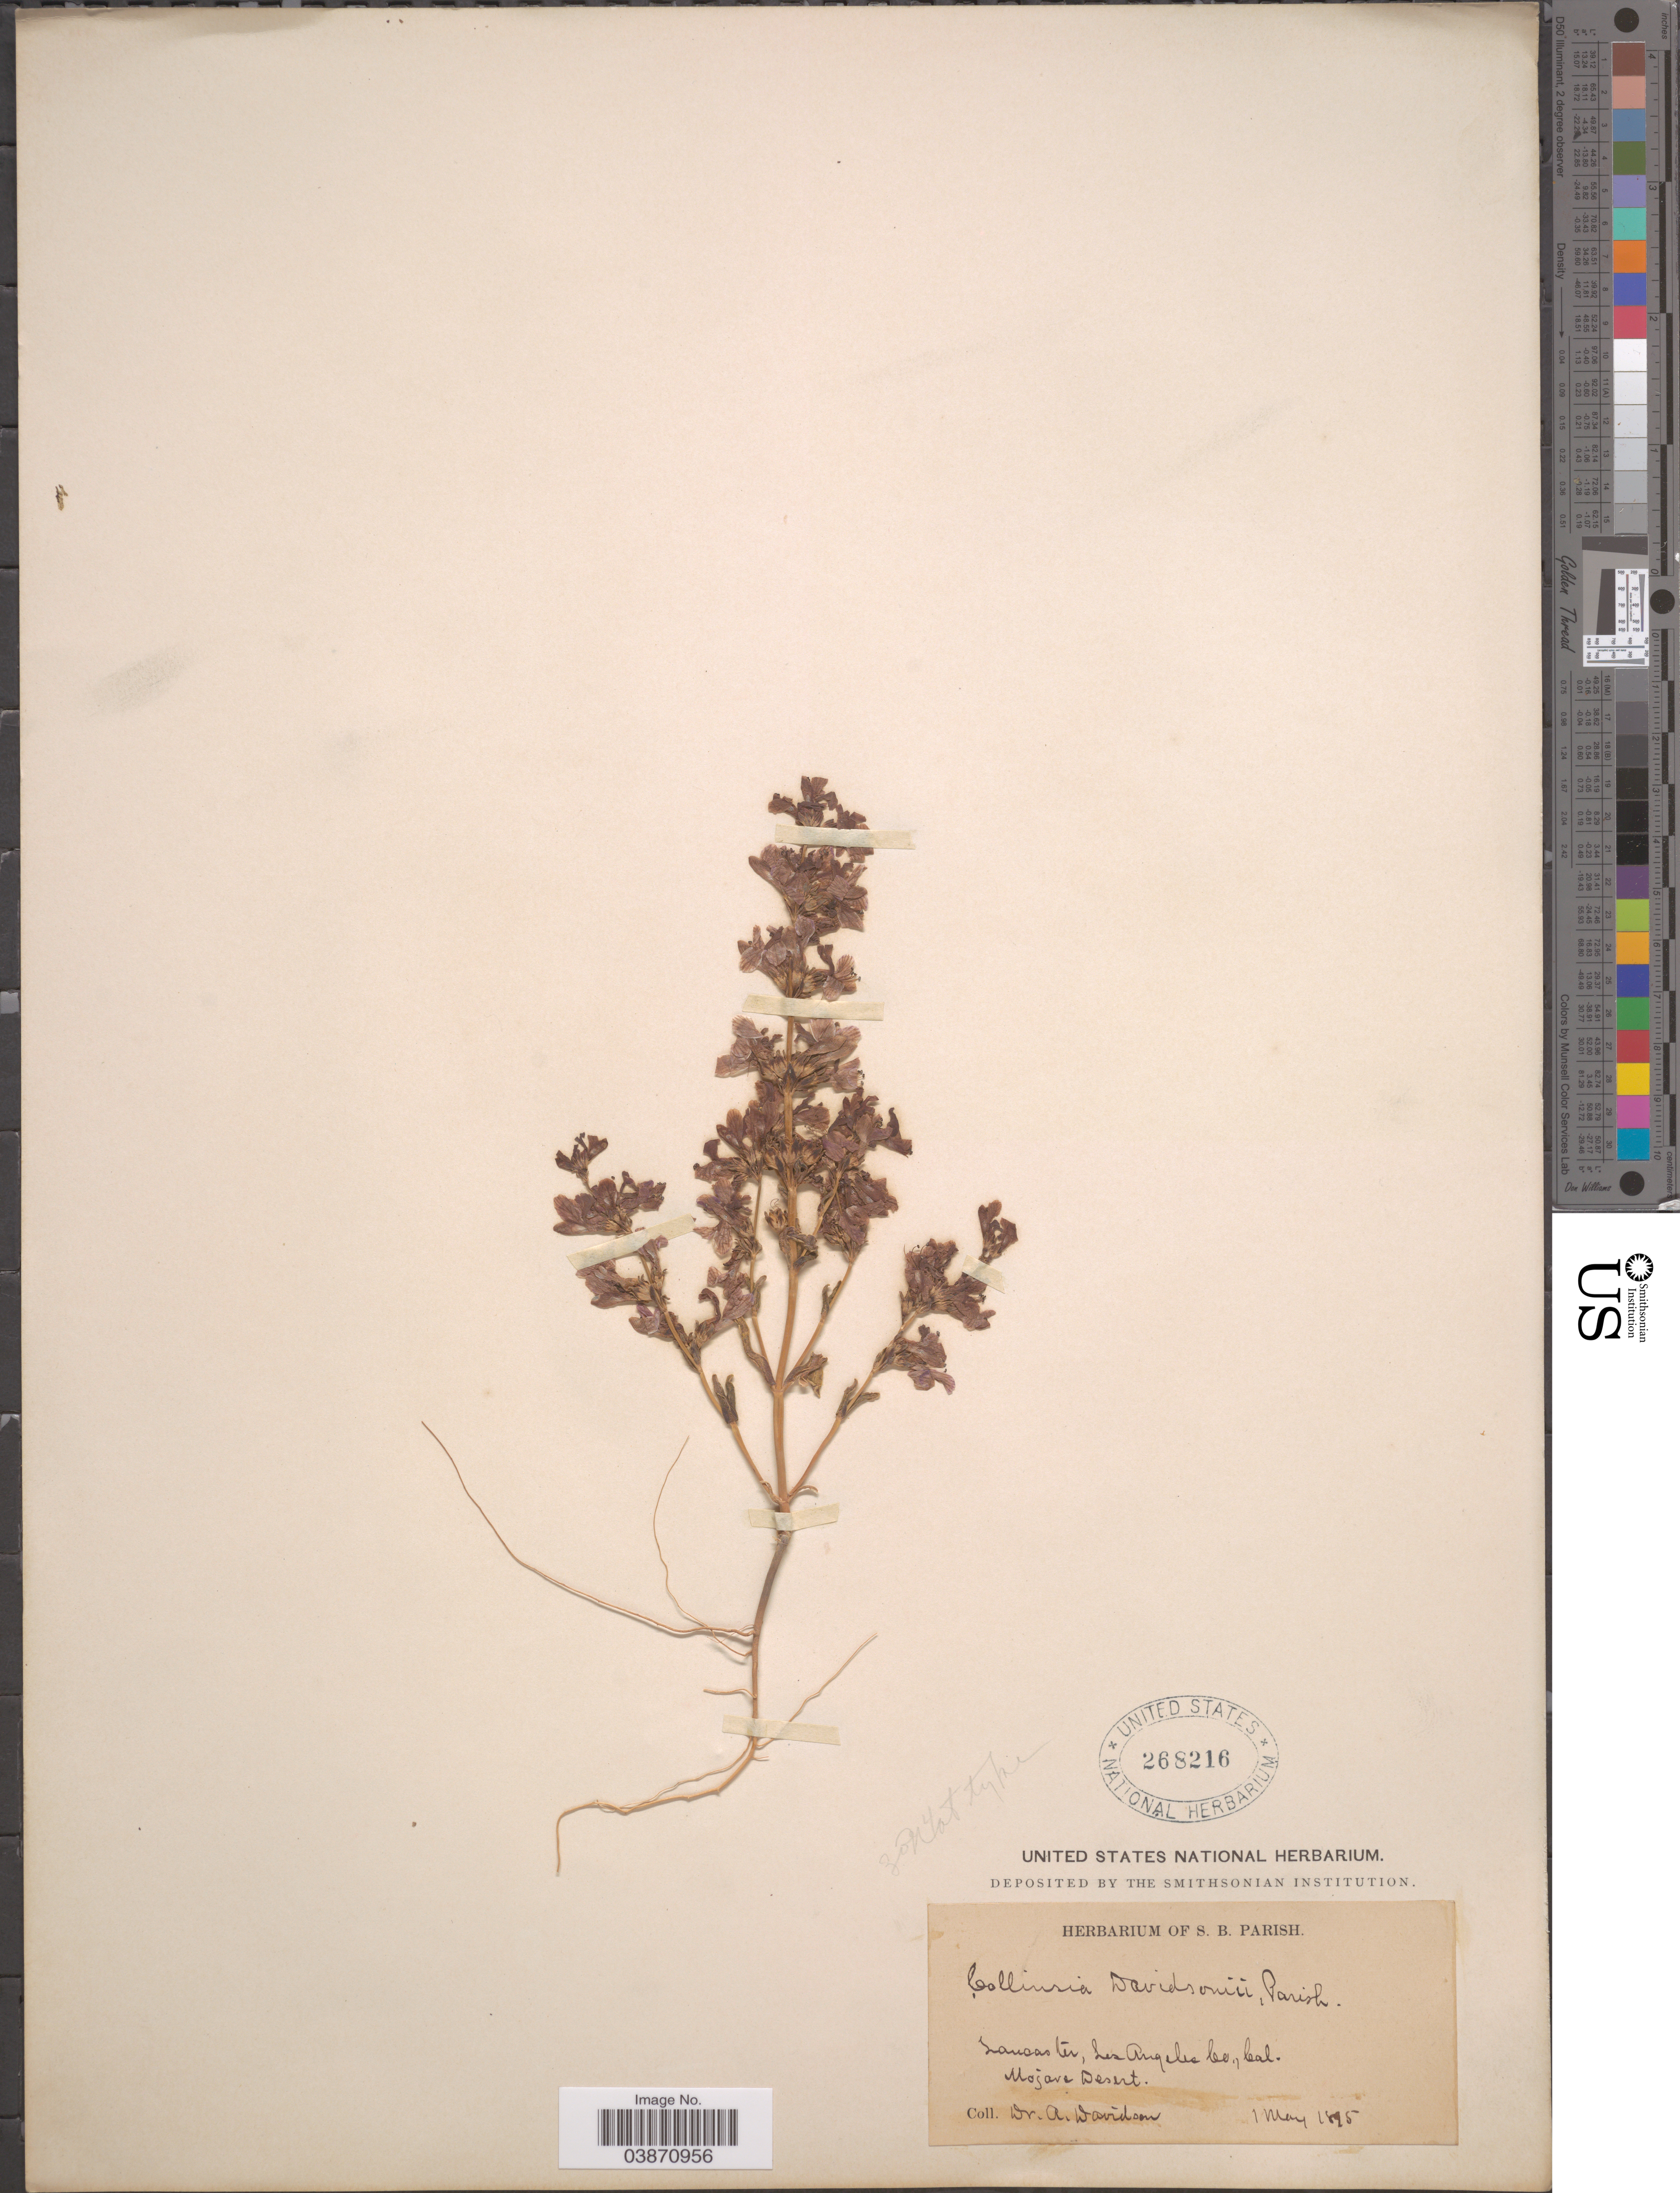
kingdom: Plantae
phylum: Tracheophyta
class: Magnoliopsida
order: Lamiales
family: Plantaginaceae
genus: Collinsia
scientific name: Collinsia bartsiifolia var. davidsonii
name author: (Parish) Newsom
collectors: A. Davidson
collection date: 1895-05-01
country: United States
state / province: California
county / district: Los Angeles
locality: Lancaster, Los Angeles Co. Mojave Desert.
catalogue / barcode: US 268216